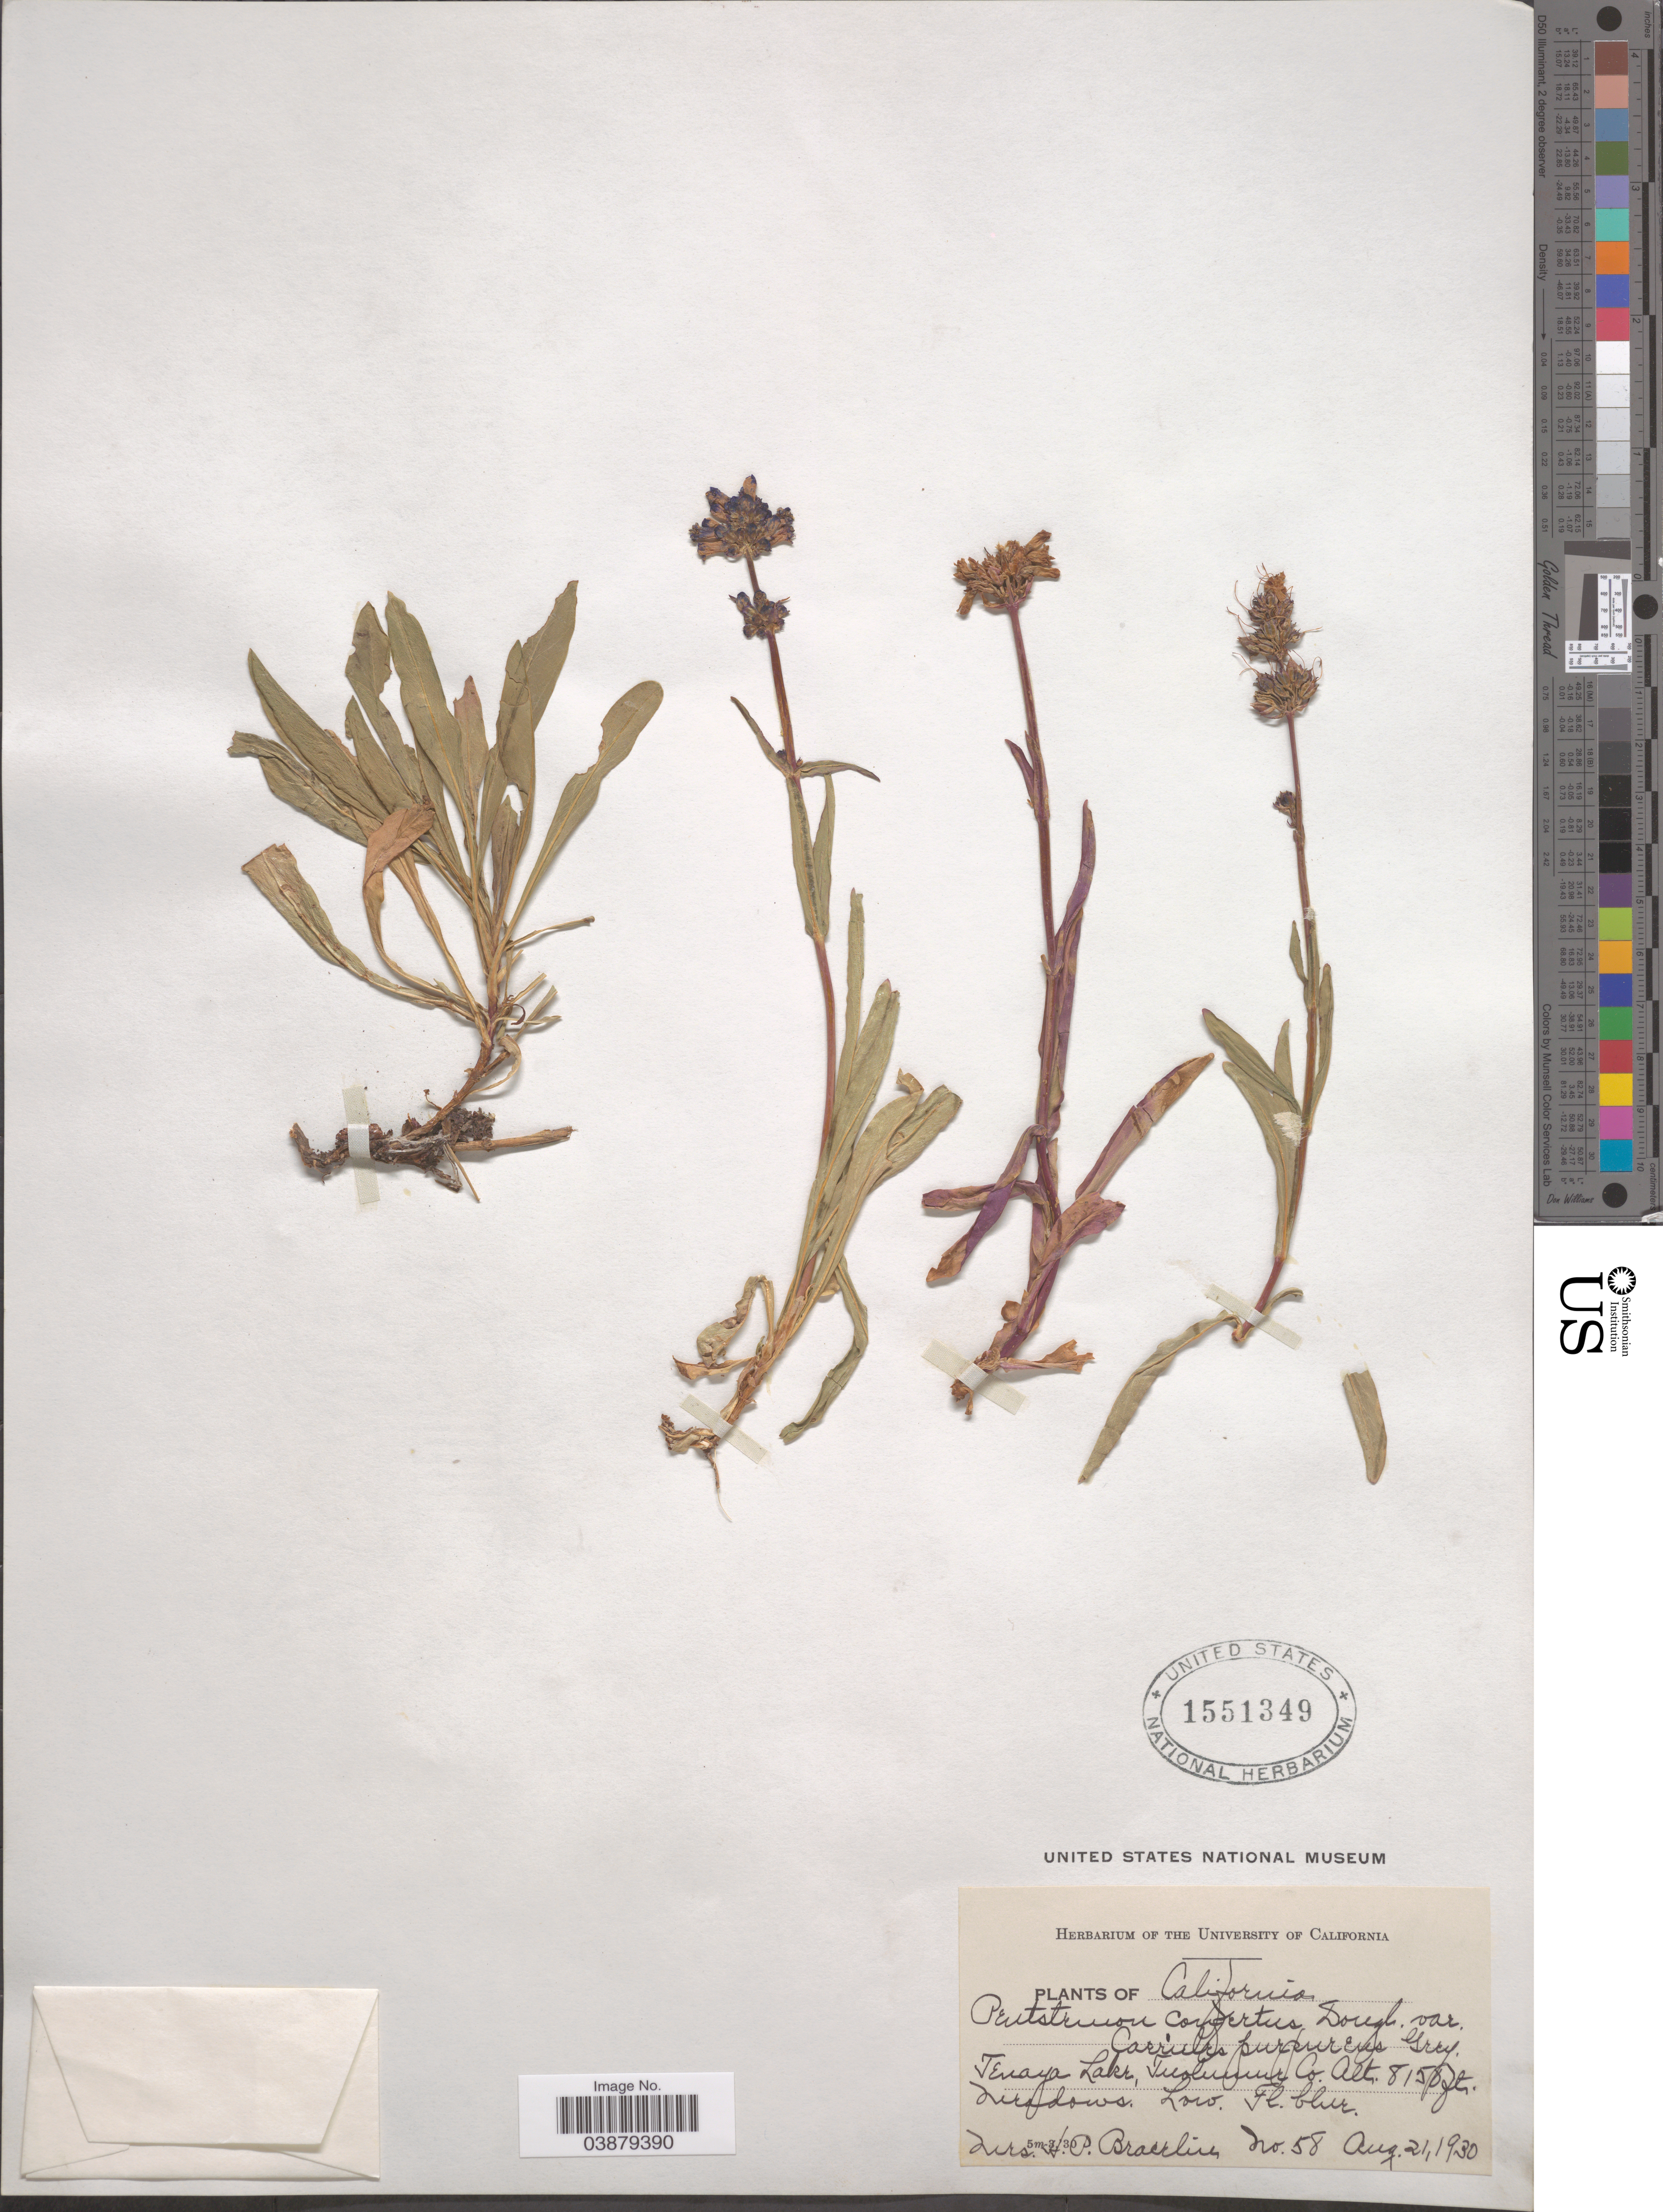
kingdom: Plantae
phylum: Tracheophyta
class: Magnoliopsida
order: Lamiales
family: Plantaginaceae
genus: Penstemon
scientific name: Penstemon sp.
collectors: H. Bracelin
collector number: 58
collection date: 1930-08-21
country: United States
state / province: California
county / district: Tuolumne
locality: Tenaya Lake, Tuolumne Co.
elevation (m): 2484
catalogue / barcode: US 1551349